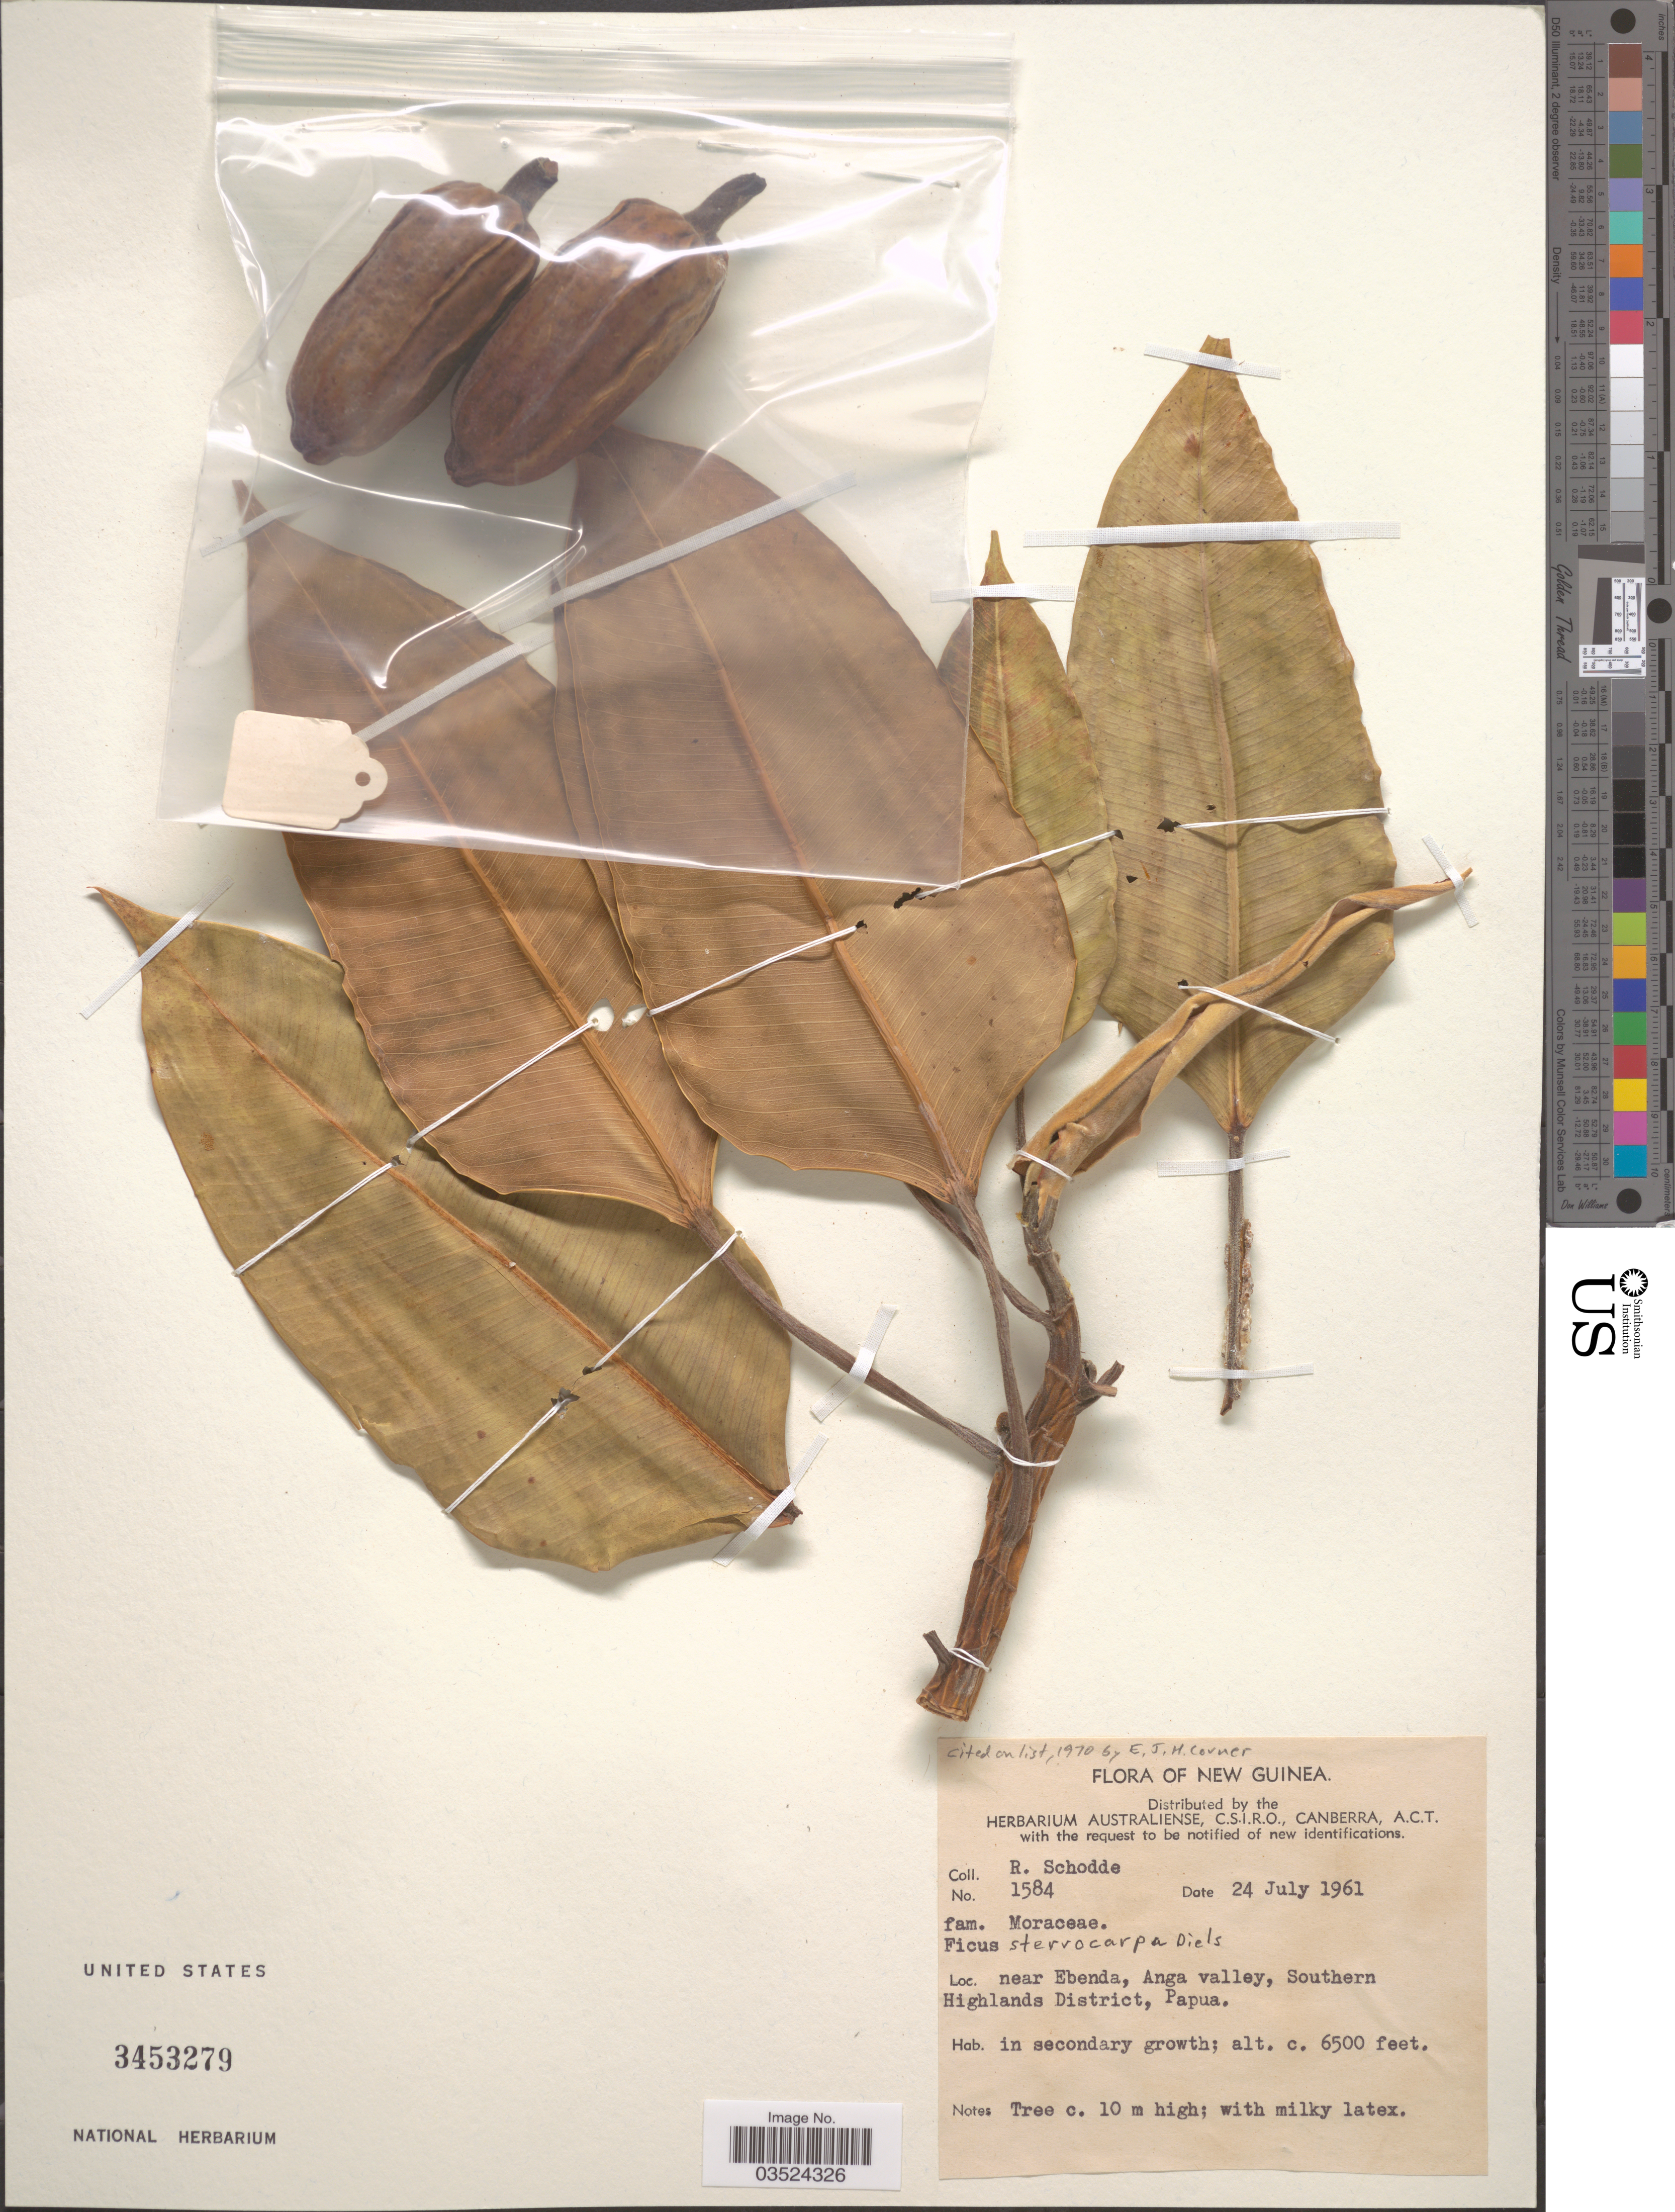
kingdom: Plantae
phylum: Tracheophyta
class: Magnoliopsida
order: Rosales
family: Moraceae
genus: Ficus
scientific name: Ficus sterrocarpa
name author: Diels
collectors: R. Schodde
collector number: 1584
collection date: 1961-07-24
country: Papua New Guinea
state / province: Southern Highlands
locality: New Guinea. Near Ebenda, Anga valley, Southern Highlands District, Papua.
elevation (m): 1981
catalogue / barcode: US 3453279